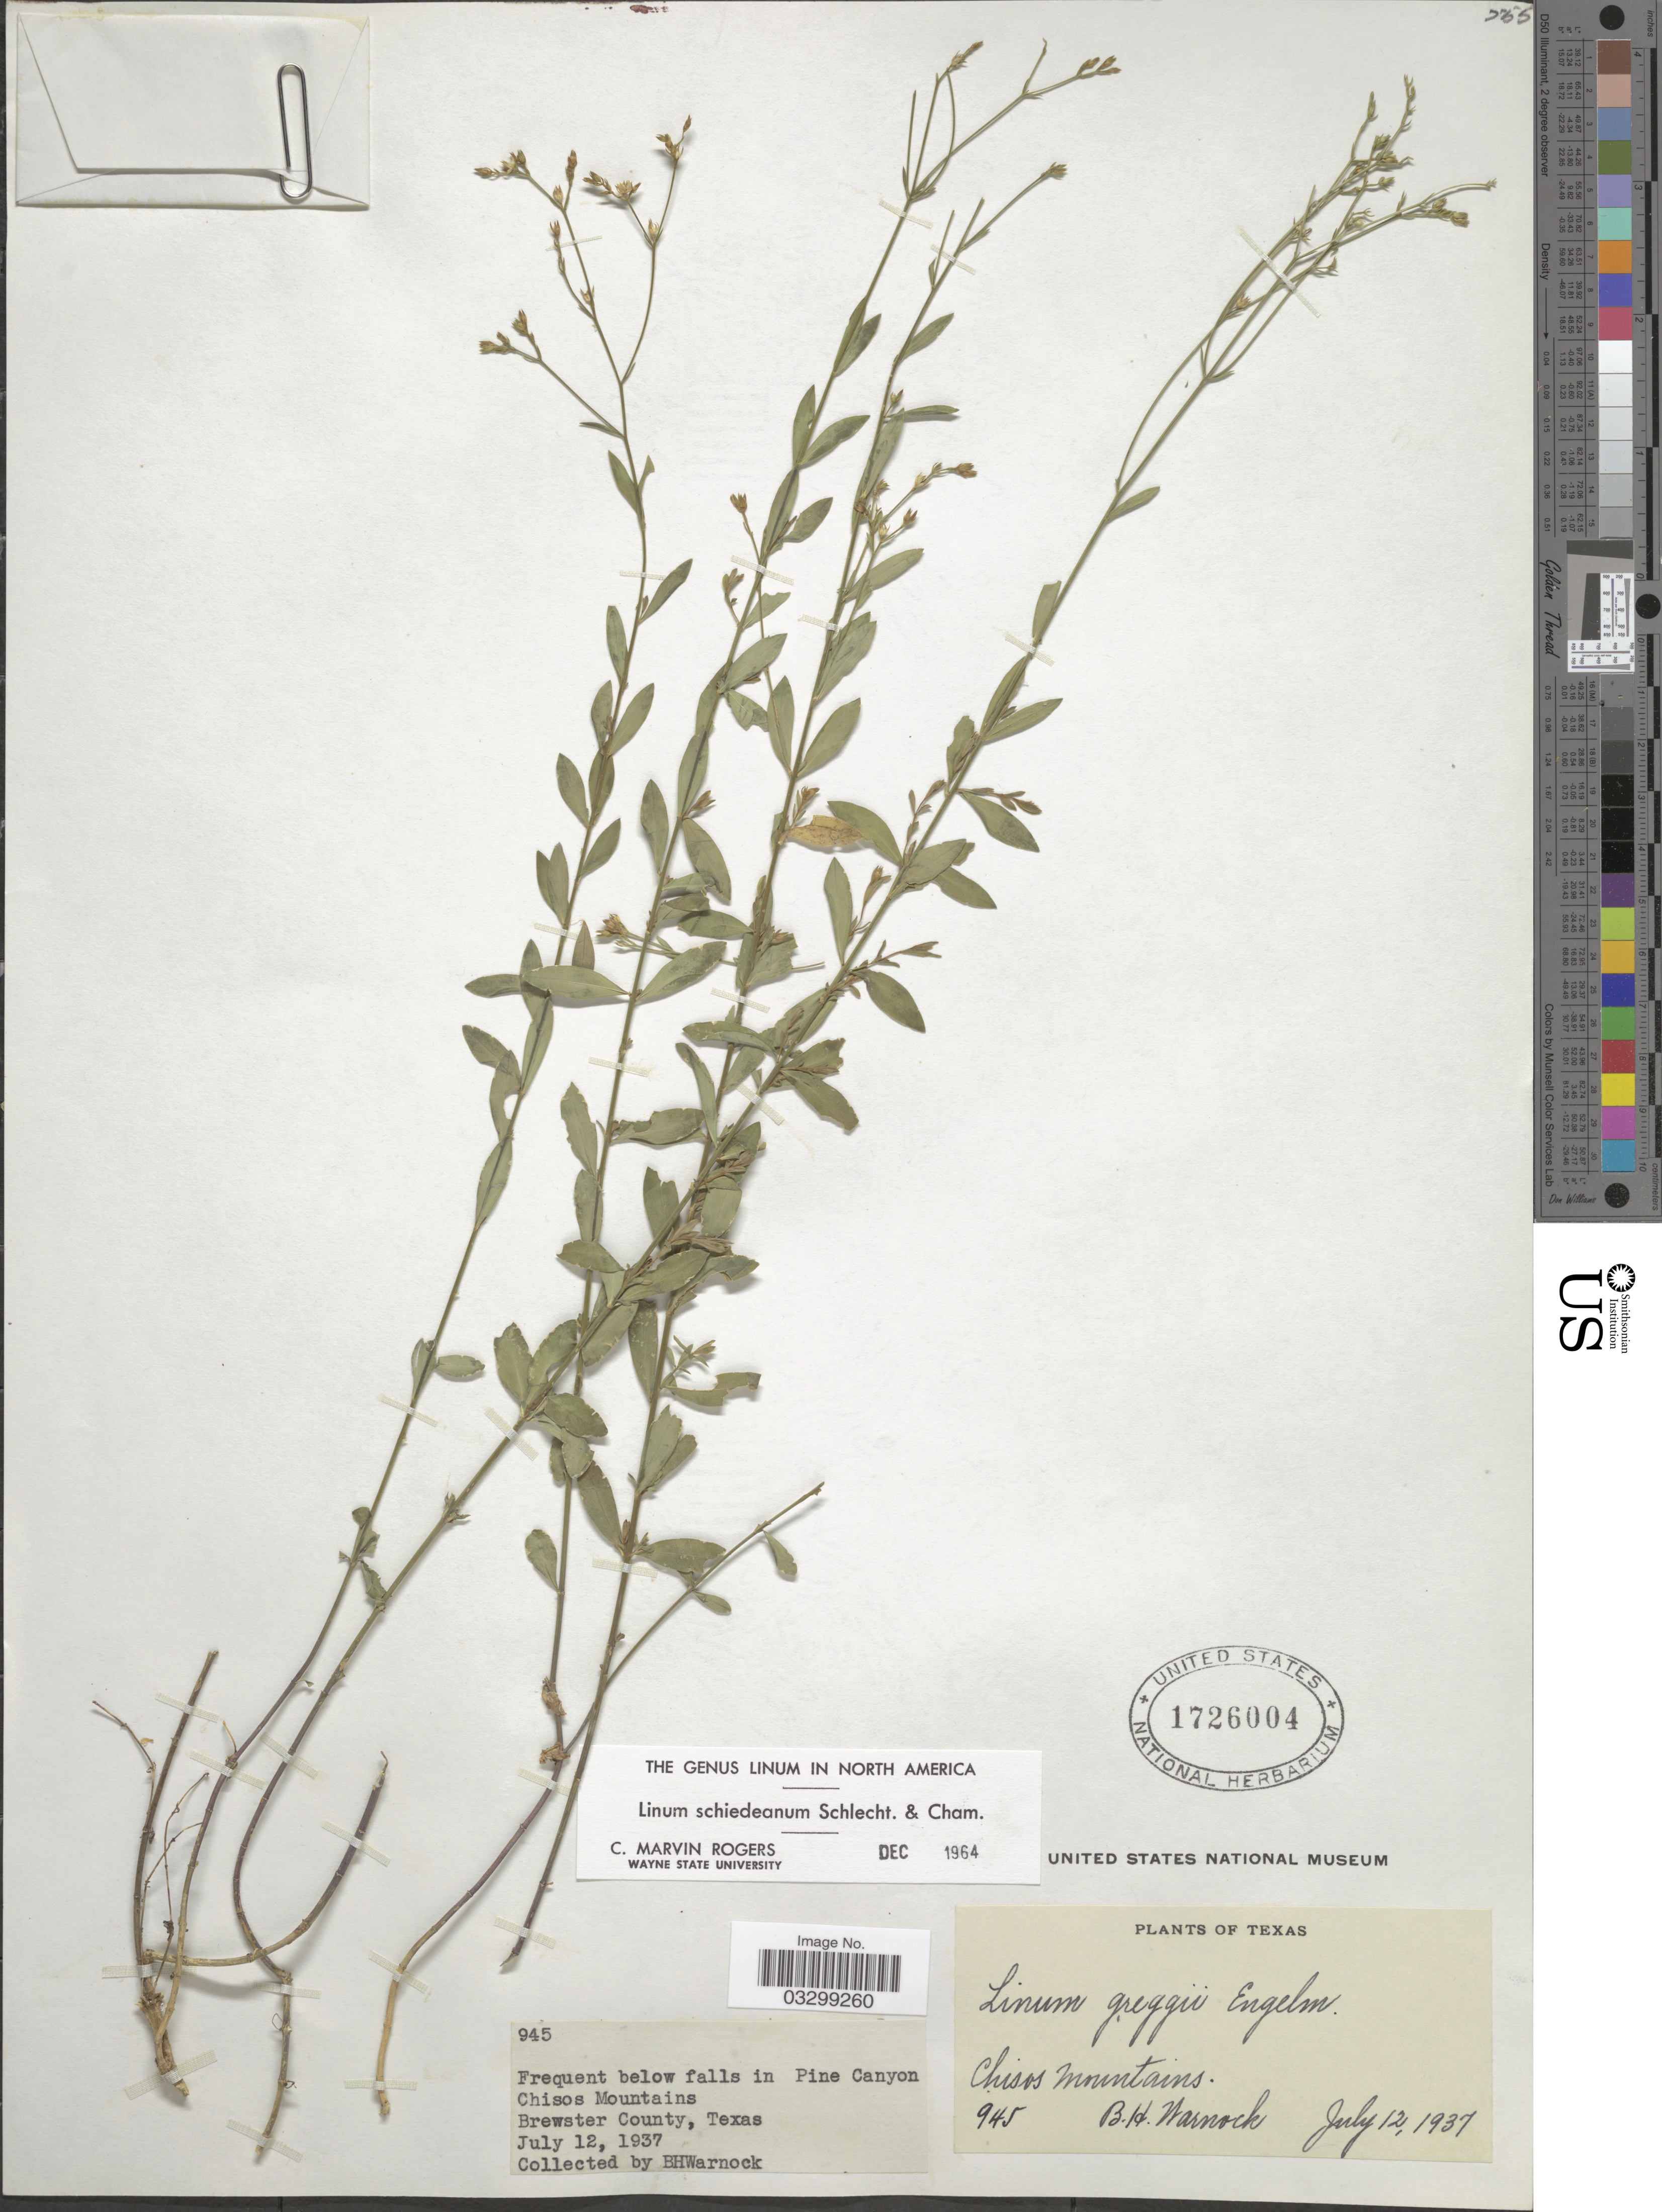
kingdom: Plantae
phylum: Tracheophyta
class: Magnoliopsida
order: Malpighiales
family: Linaceae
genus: Linum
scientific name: Linum schiedeanum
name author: Schltdl. & Cham.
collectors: B. H. Warnock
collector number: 945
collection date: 1937-07-12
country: United States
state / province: Texas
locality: Frequent below falls in Pine Canyon Chisos Mountains. Brewster County.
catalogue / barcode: US 1726004